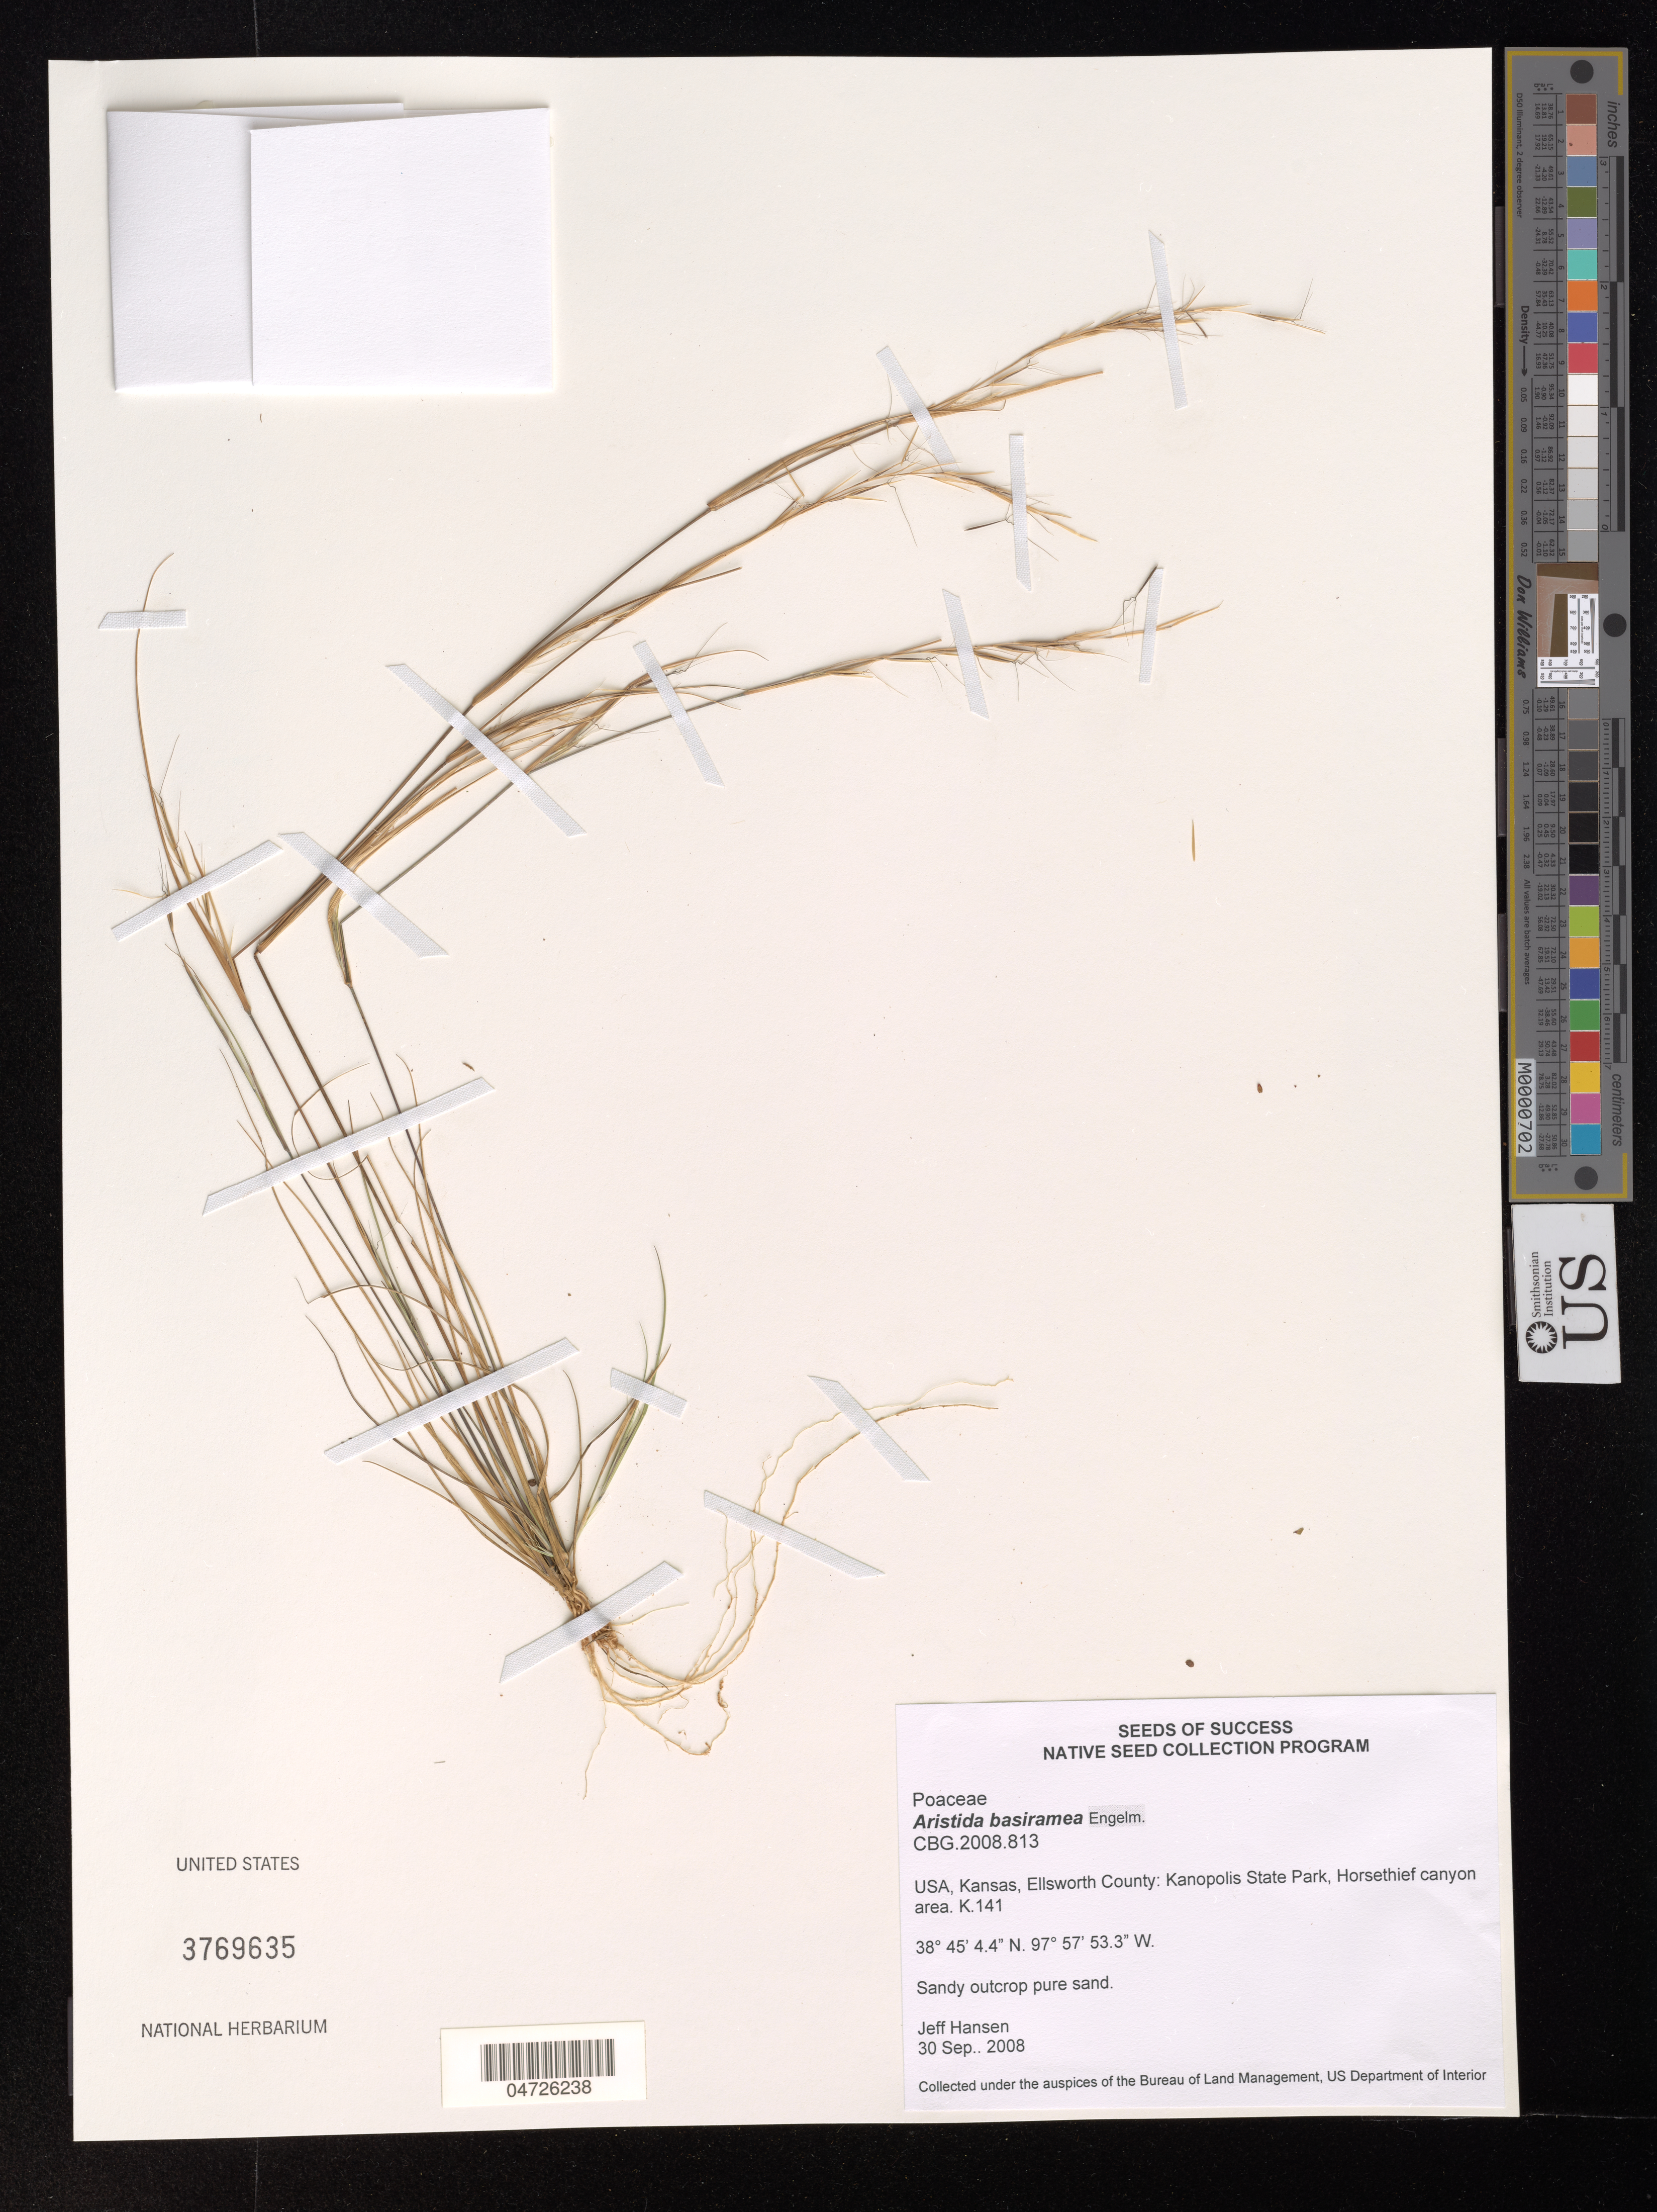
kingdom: Plantae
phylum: Tracheophyta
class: Liliopsida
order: Poales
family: Poaceae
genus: Aristida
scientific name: Aristida basiramea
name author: Engelm. ex Vasey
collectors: J. Hansen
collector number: CBG.2008.813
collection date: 2008-09-30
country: United States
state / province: Kansas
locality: Ellsworth County: Kanopolis State Park, Horsethief canyon area. K. 141.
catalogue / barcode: US 3769635